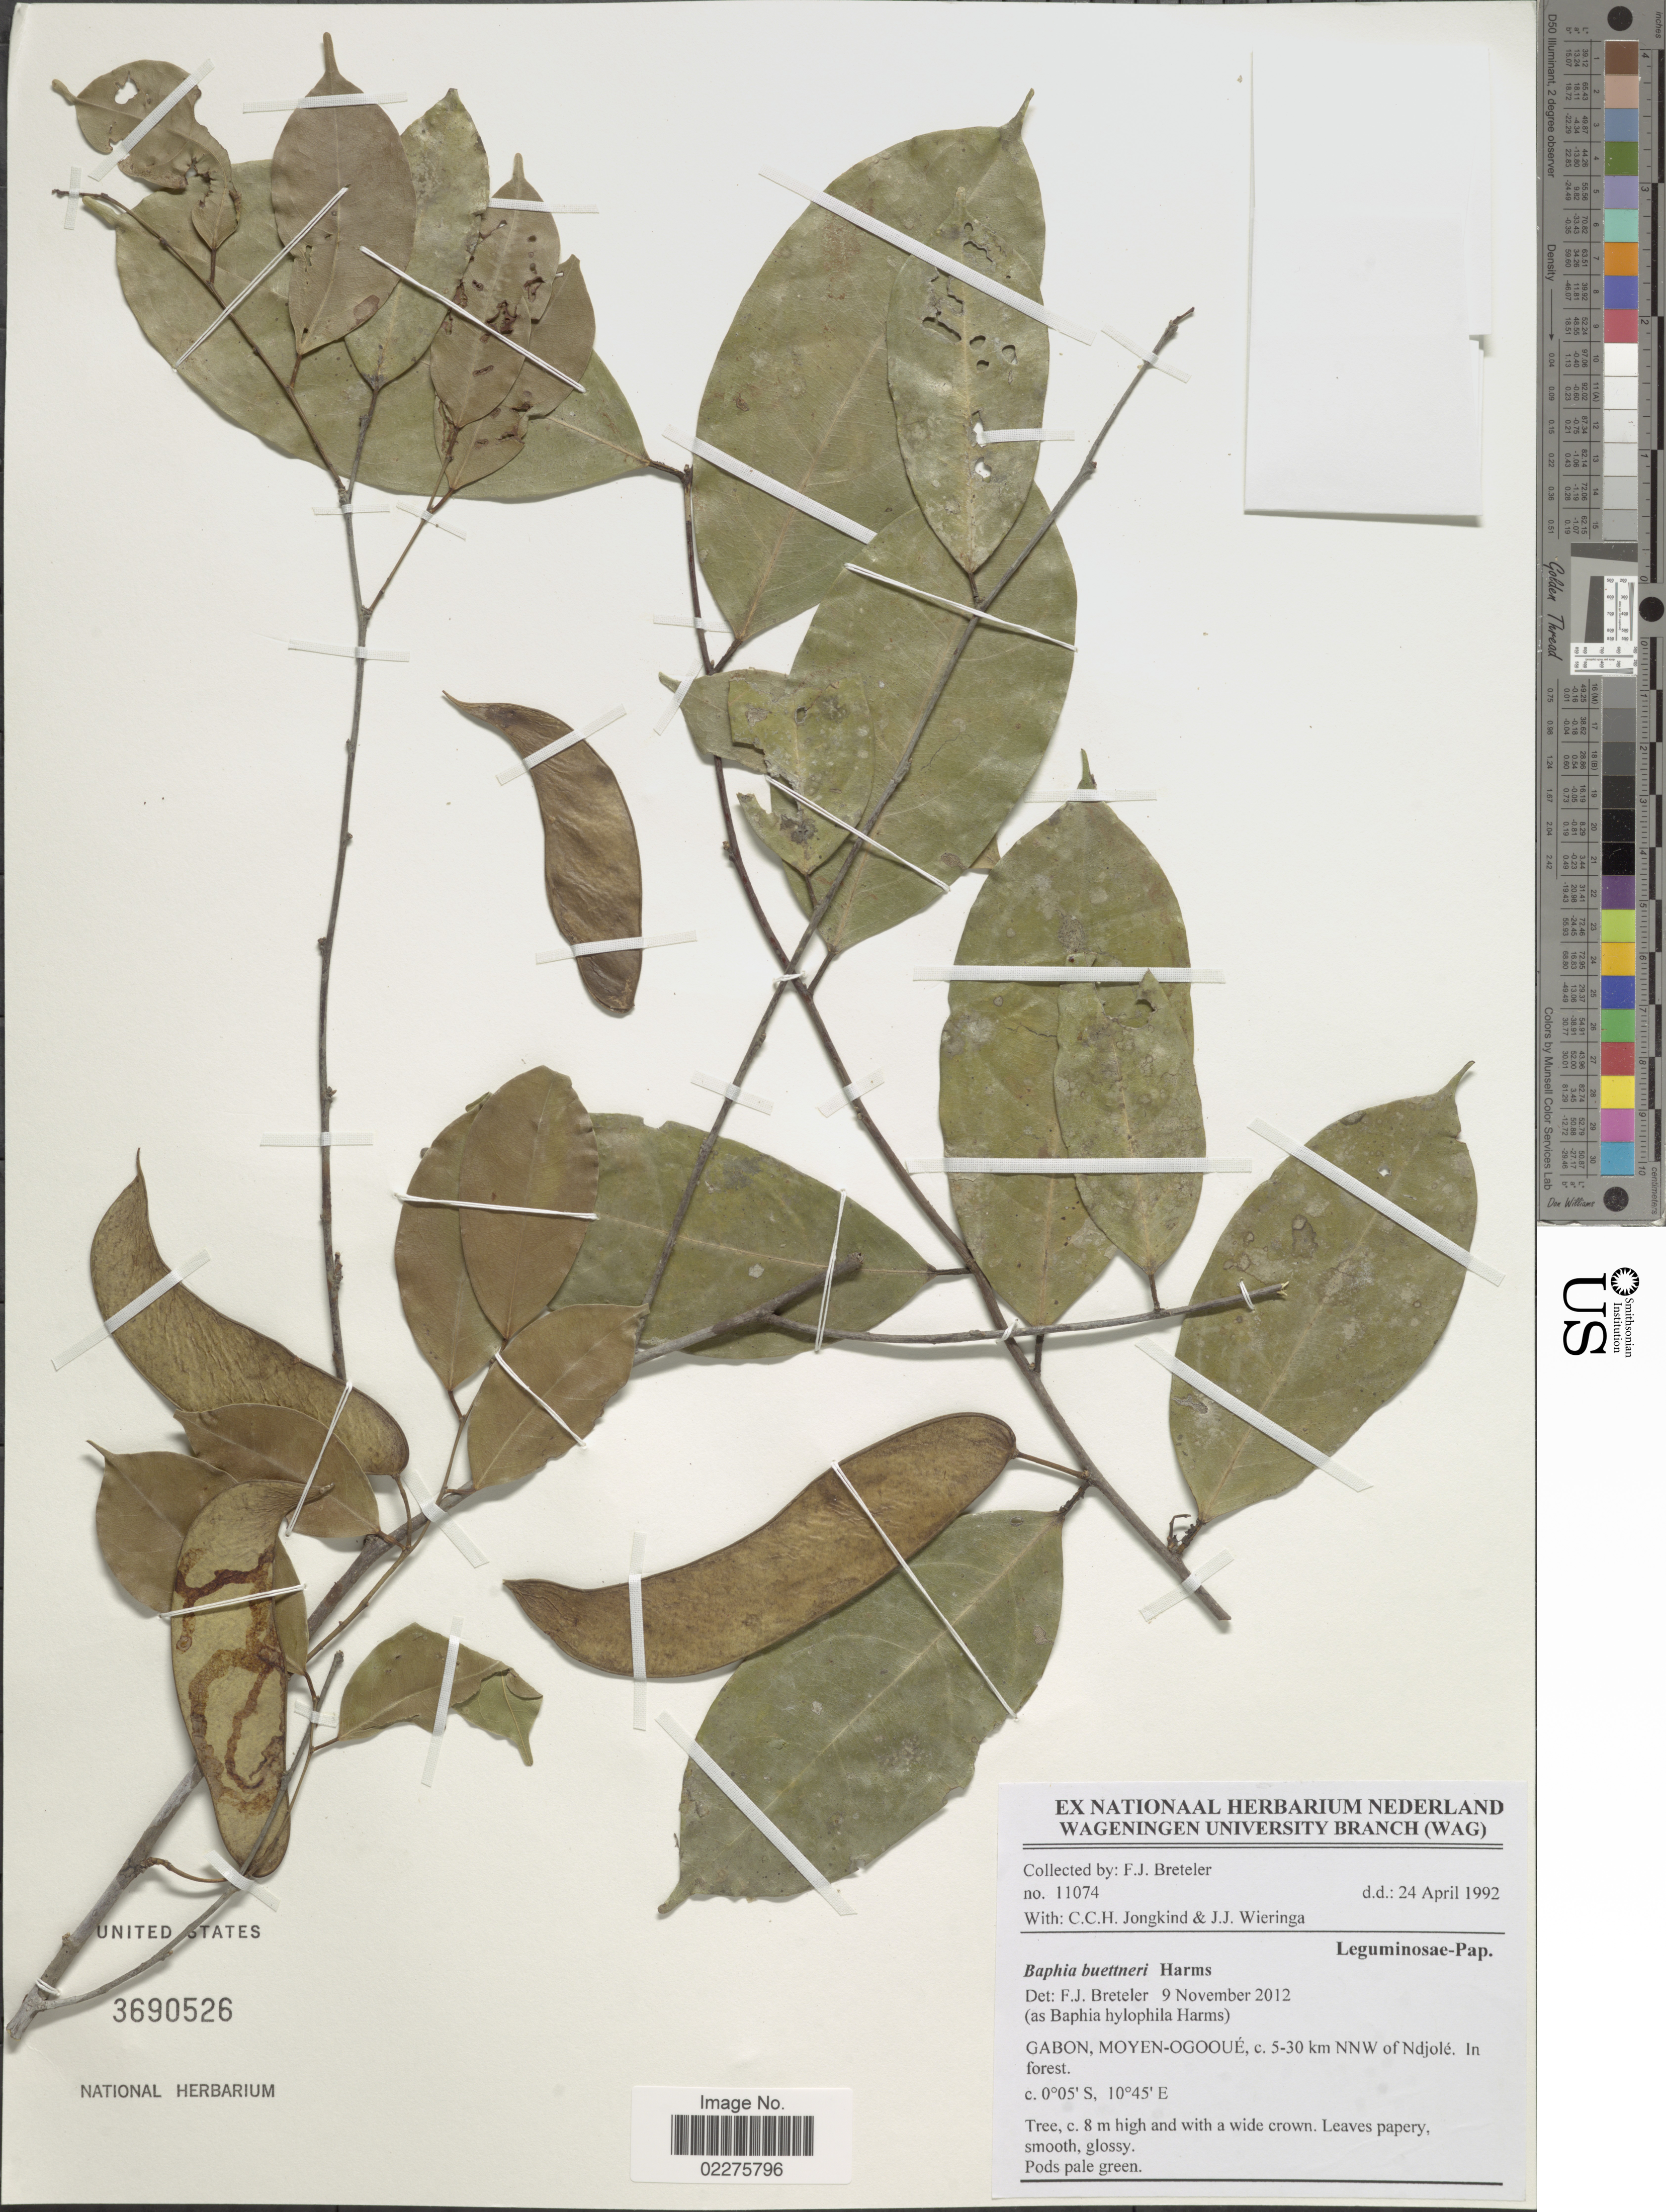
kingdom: Plantae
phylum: Tracheophyta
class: Magnoliopsida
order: Fabales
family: Fabaceae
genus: Baphia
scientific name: Baphia buettneri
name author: Harms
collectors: F. J. Breteler, C. C. Jongkind & J. Wieringa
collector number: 11074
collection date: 1992-04-24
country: Gabon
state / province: Moyen-Ogooue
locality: C. 5-30 km NNW of Ndjolé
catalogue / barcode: US 3690526